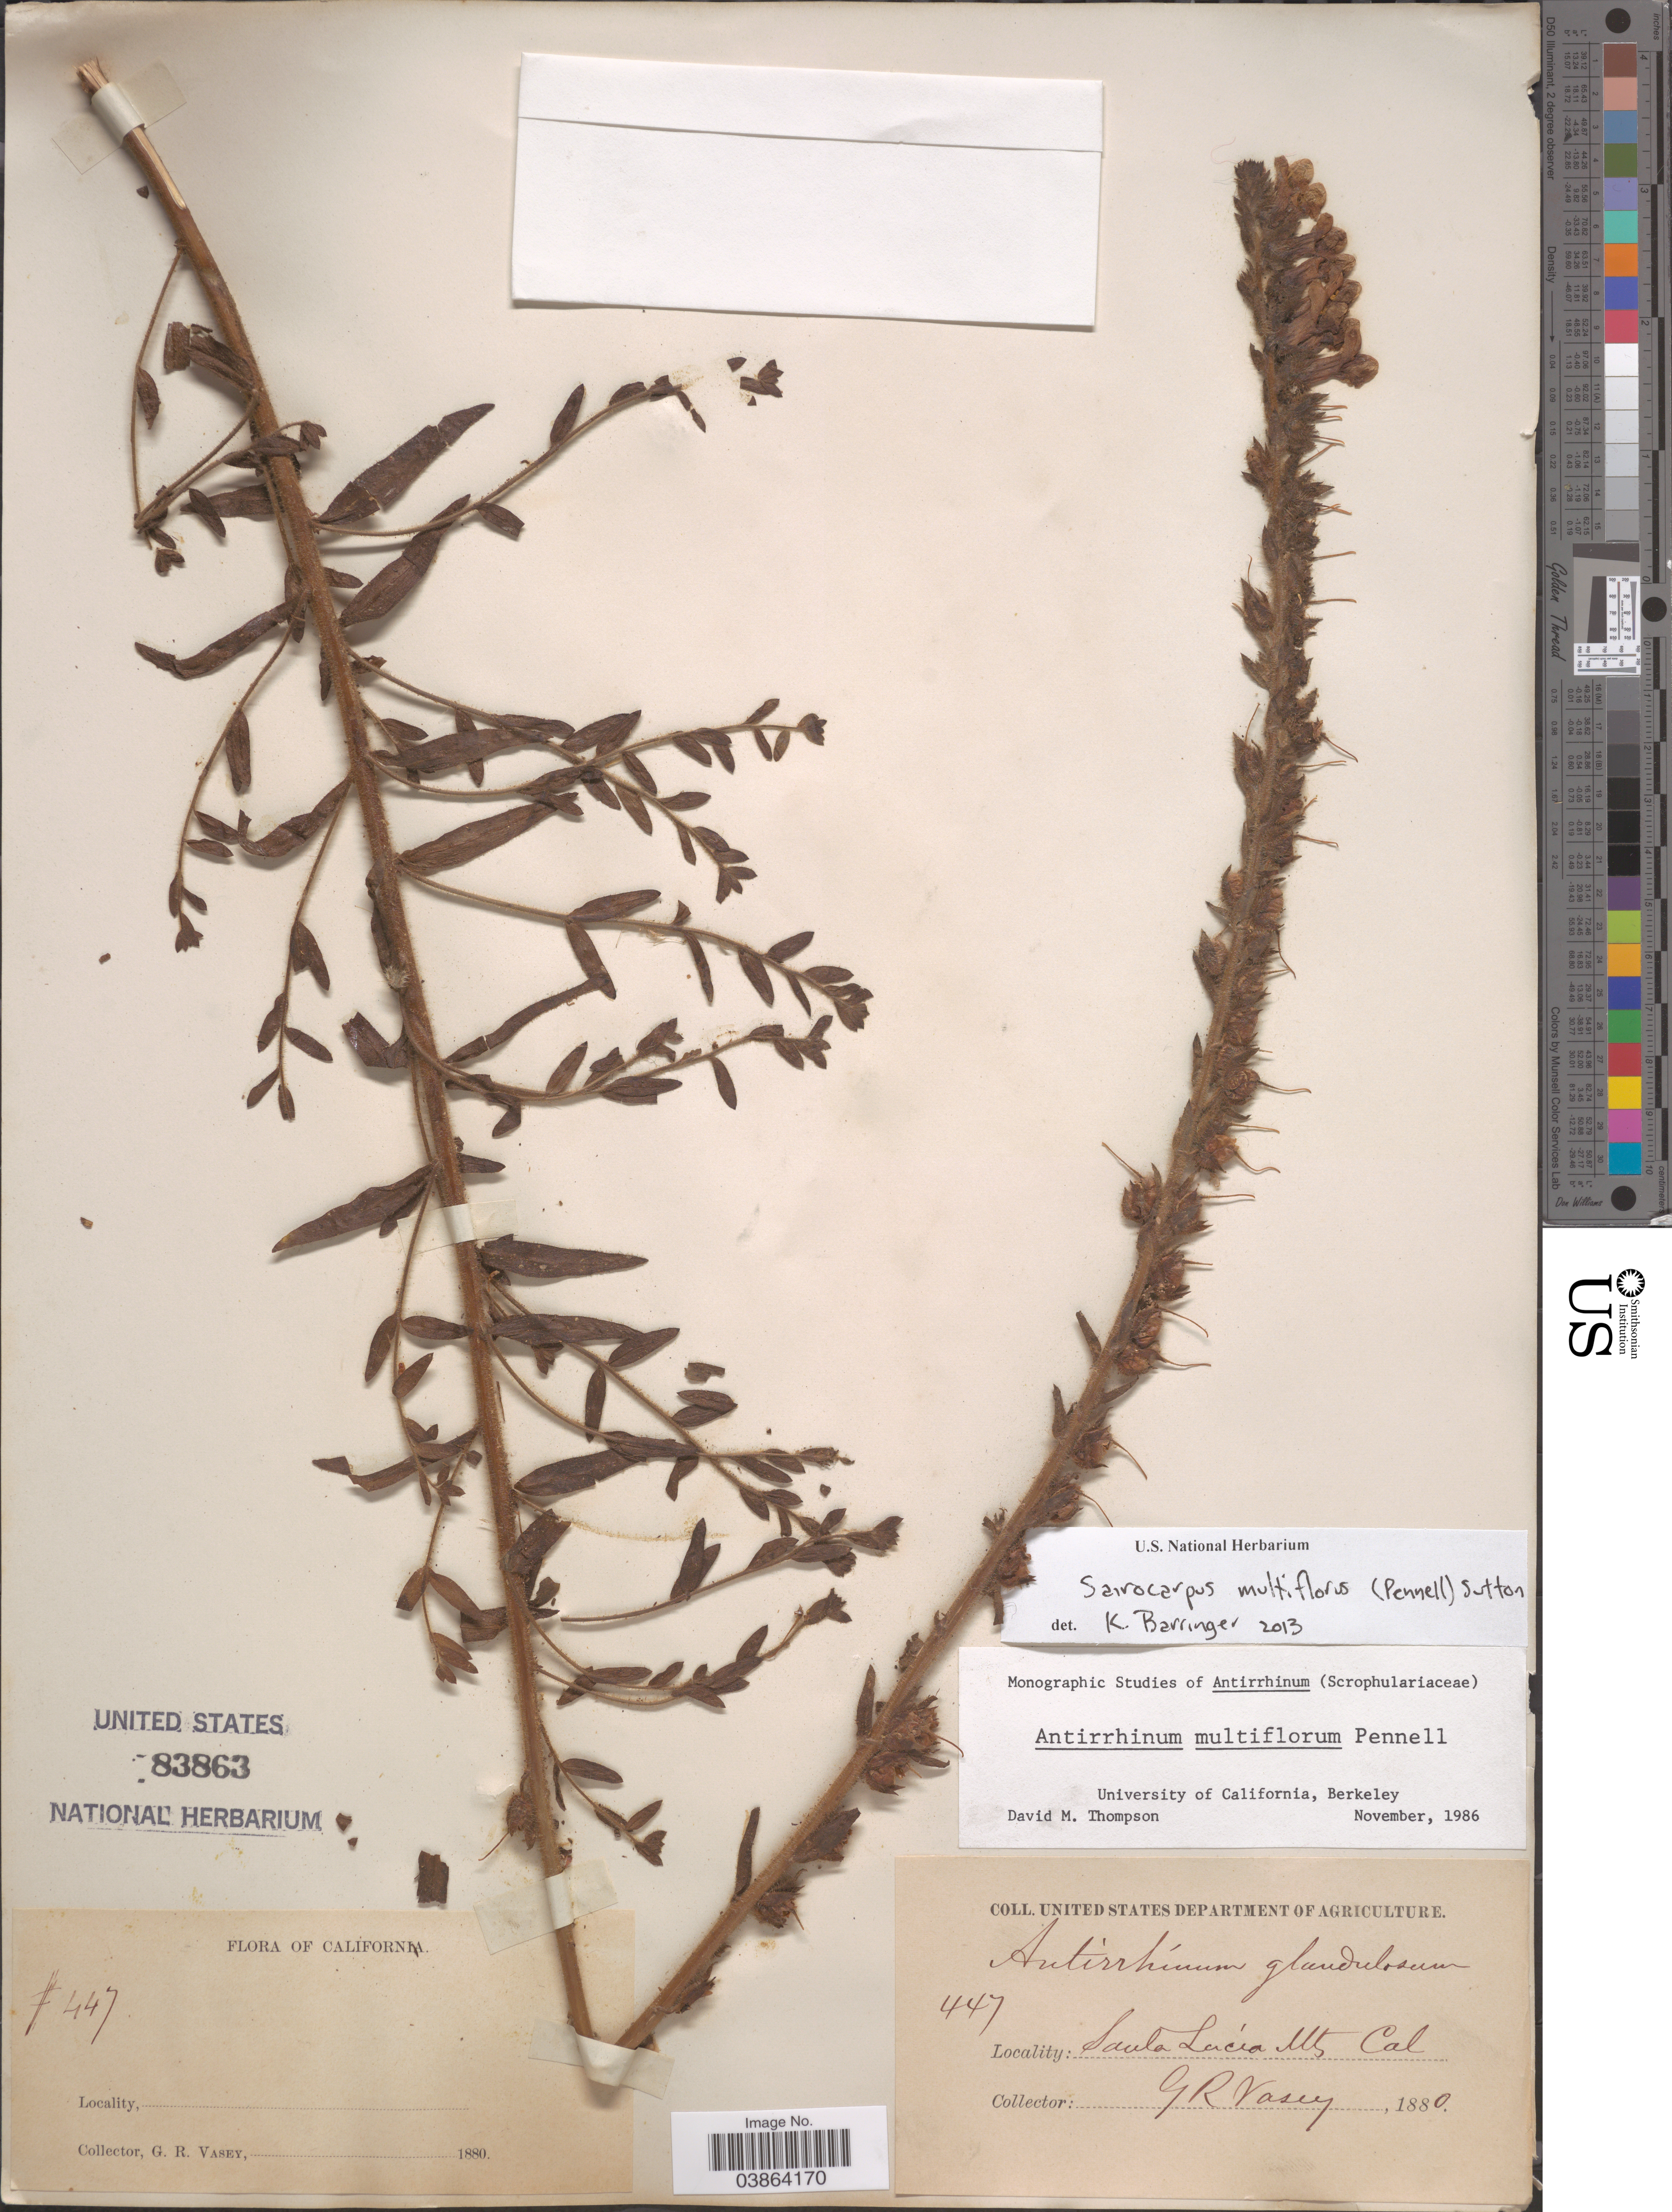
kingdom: Plantae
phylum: Tracheophyta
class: Magnoliopsida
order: Lamiales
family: Plantaginaceae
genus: Sairocarpus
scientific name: Sairocarpus multiflorus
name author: (Pennell) D.A. Sutton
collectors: G. R. Vasey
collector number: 447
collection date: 1880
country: United States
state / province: California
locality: Santa Lucia Mts.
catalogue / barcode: US 83863